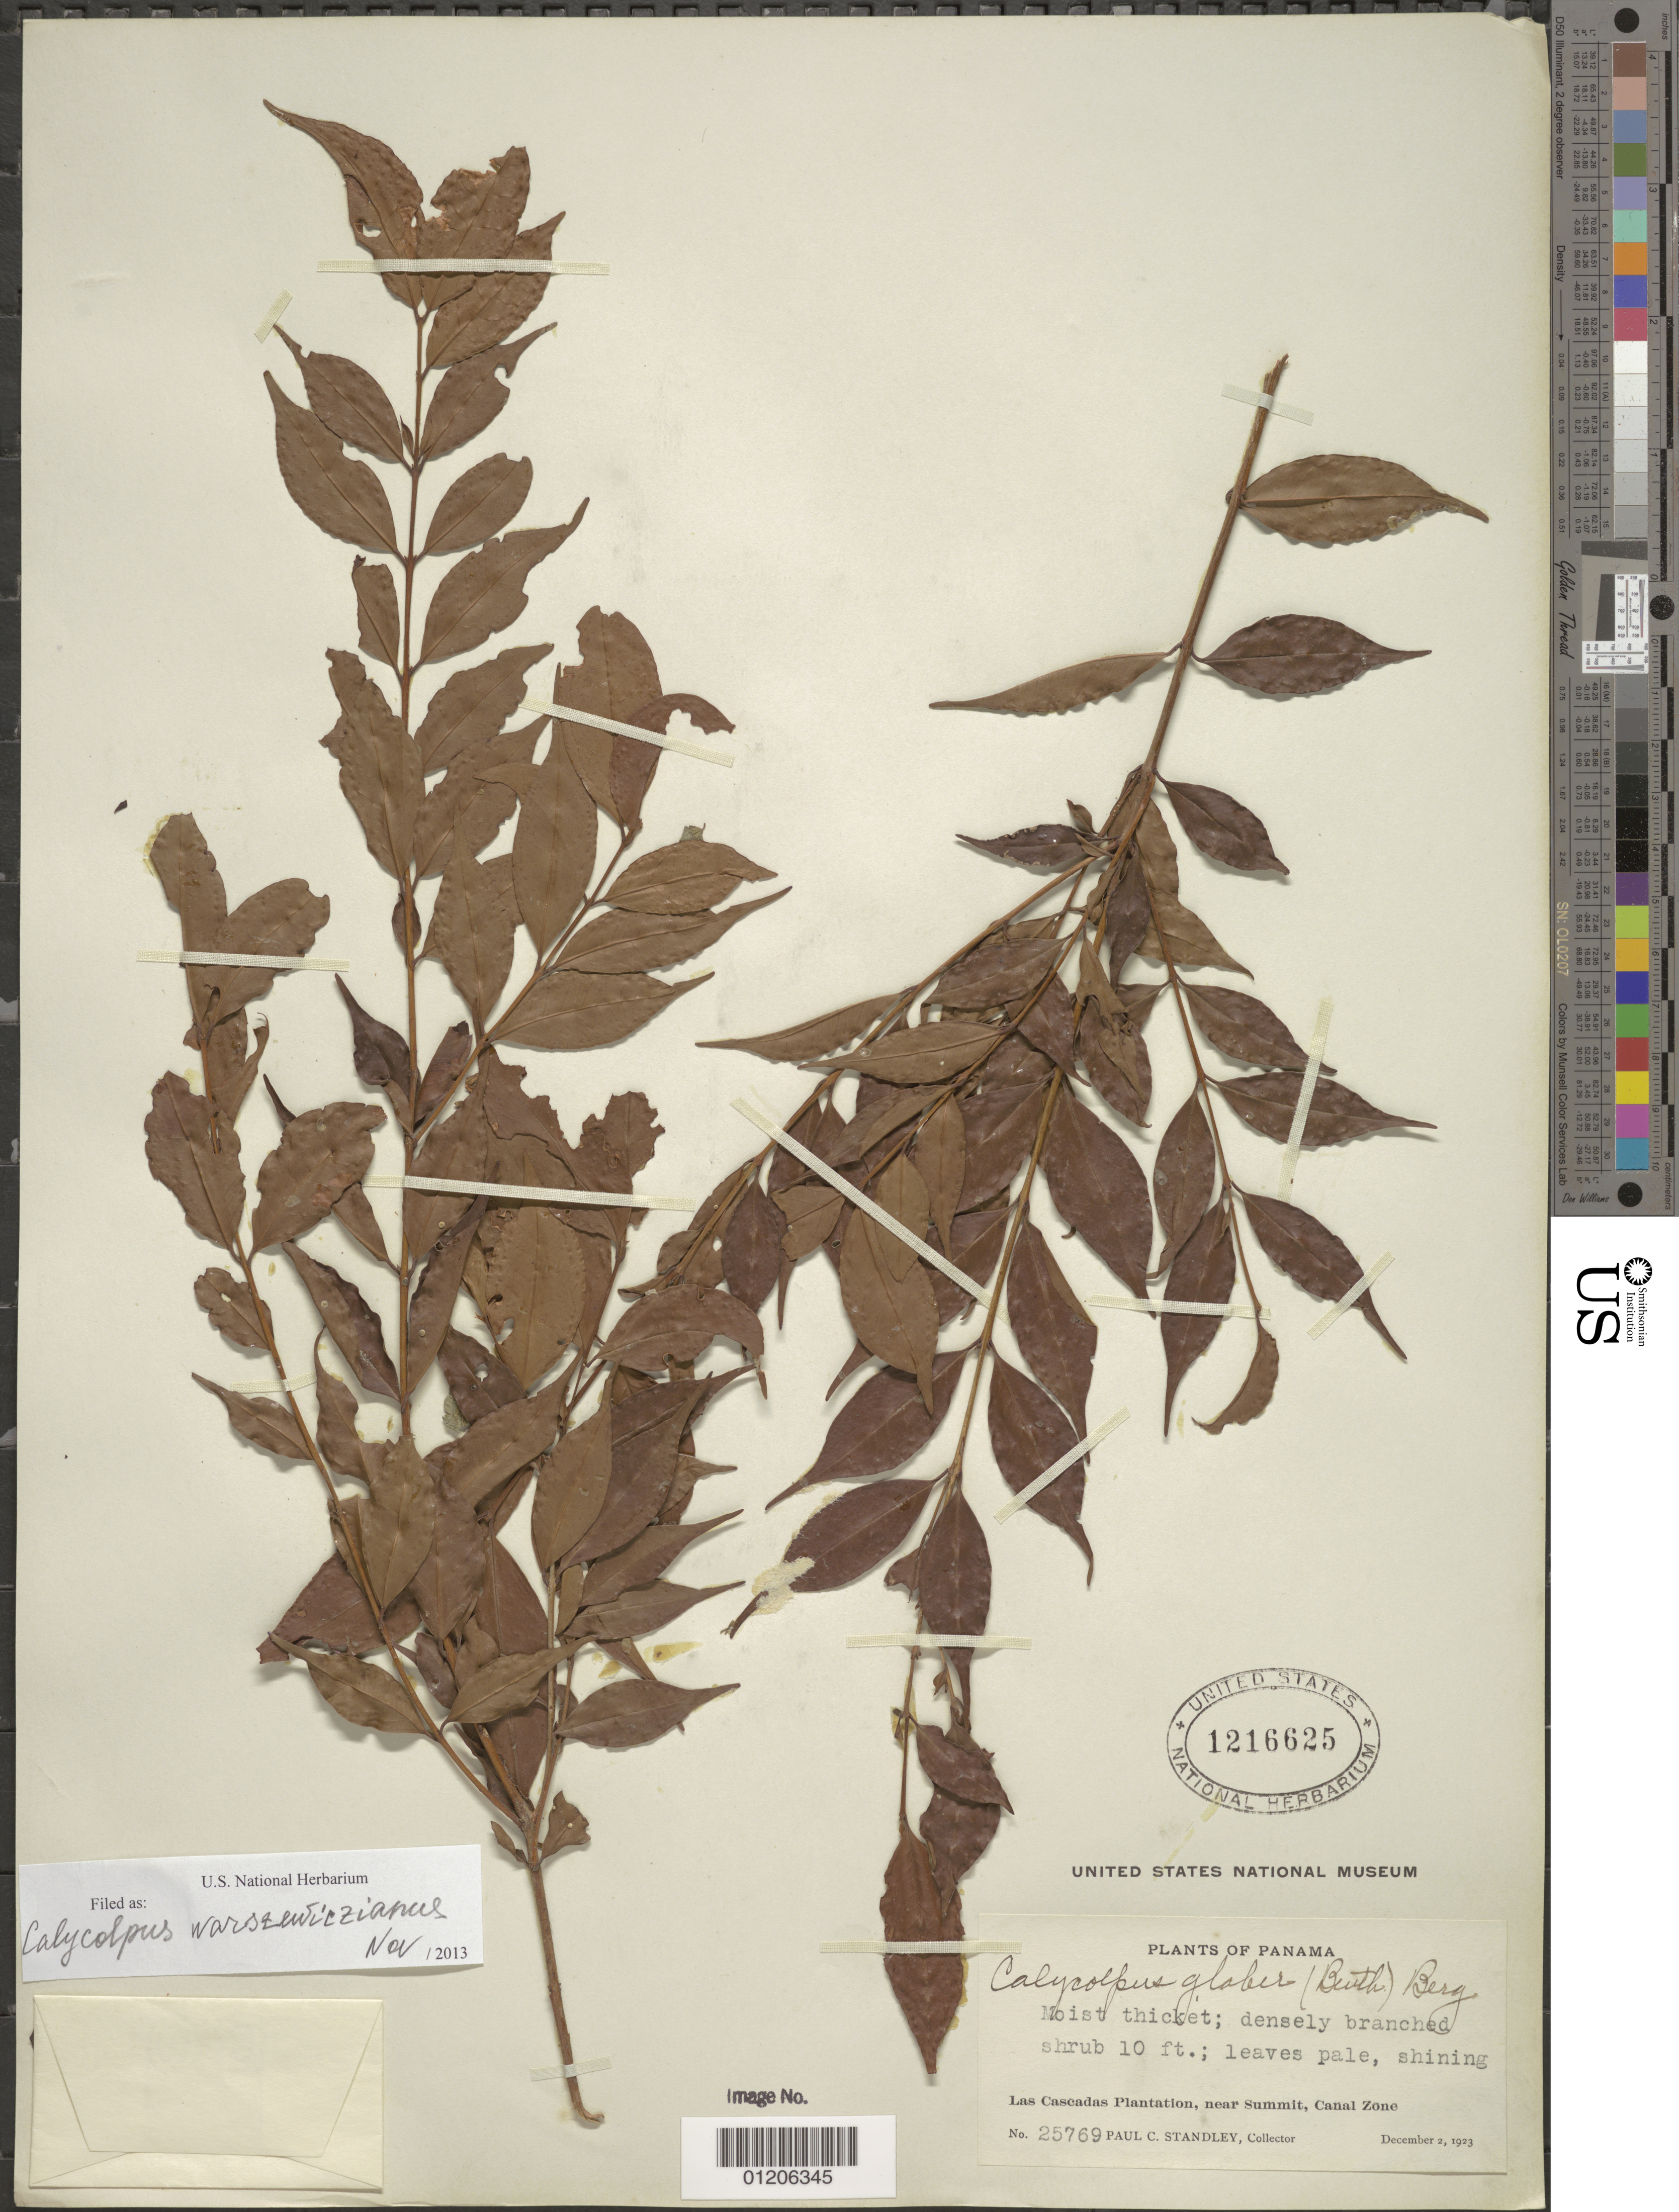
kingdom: Plantae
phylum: Tracheophyta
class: Magnoliopsida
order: Myrtales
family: Myrtaceae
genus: Calycolpus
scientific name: Calycolpus warszewiczianus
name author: O. Berg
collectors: P. C. Standley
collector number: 25769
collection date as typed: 2 Dec 1923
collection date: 1923-12-02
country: Panama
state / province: Panamá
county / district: Canal Zone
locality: Las Cascadas Plantation, near Summit.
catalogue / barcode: US 1216625